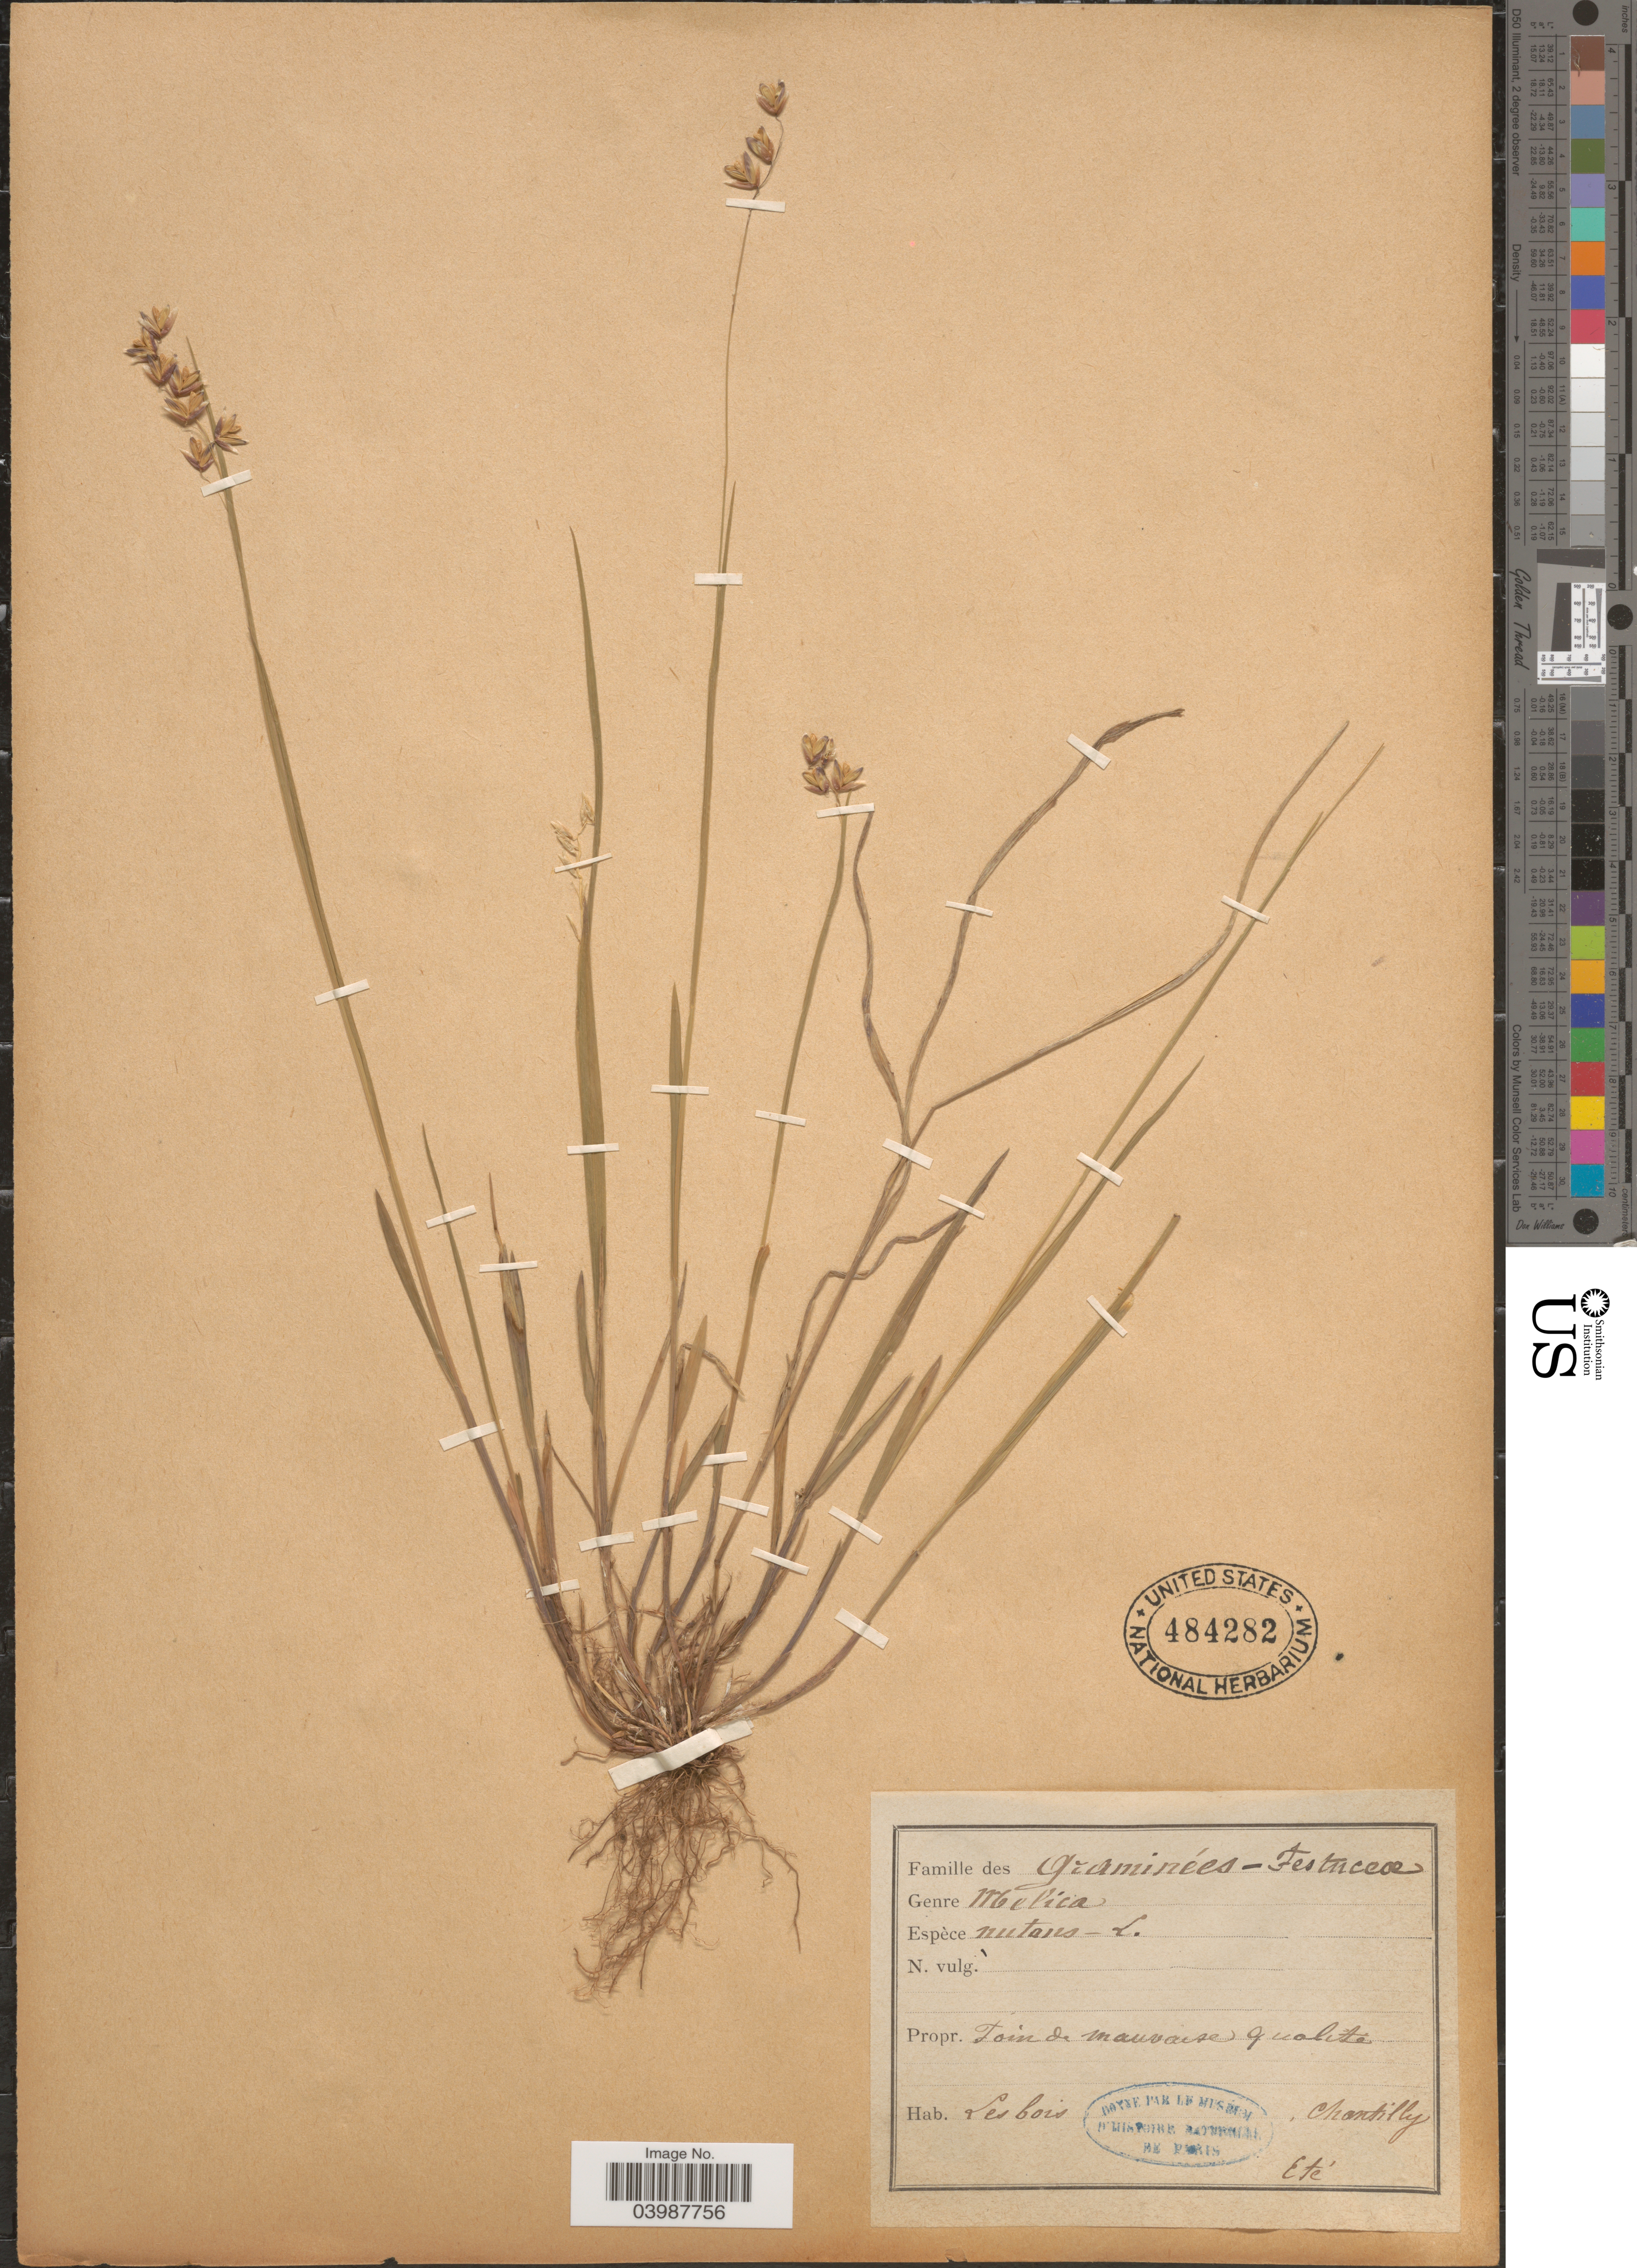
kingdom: Plantae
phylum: Tracheophyta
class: Liliopsida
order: Poales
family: Poaceae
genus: Melica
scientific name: Melica nutans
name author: L.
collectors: Eté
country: France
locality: Les bois, Chantilly.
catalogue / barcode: US 484282